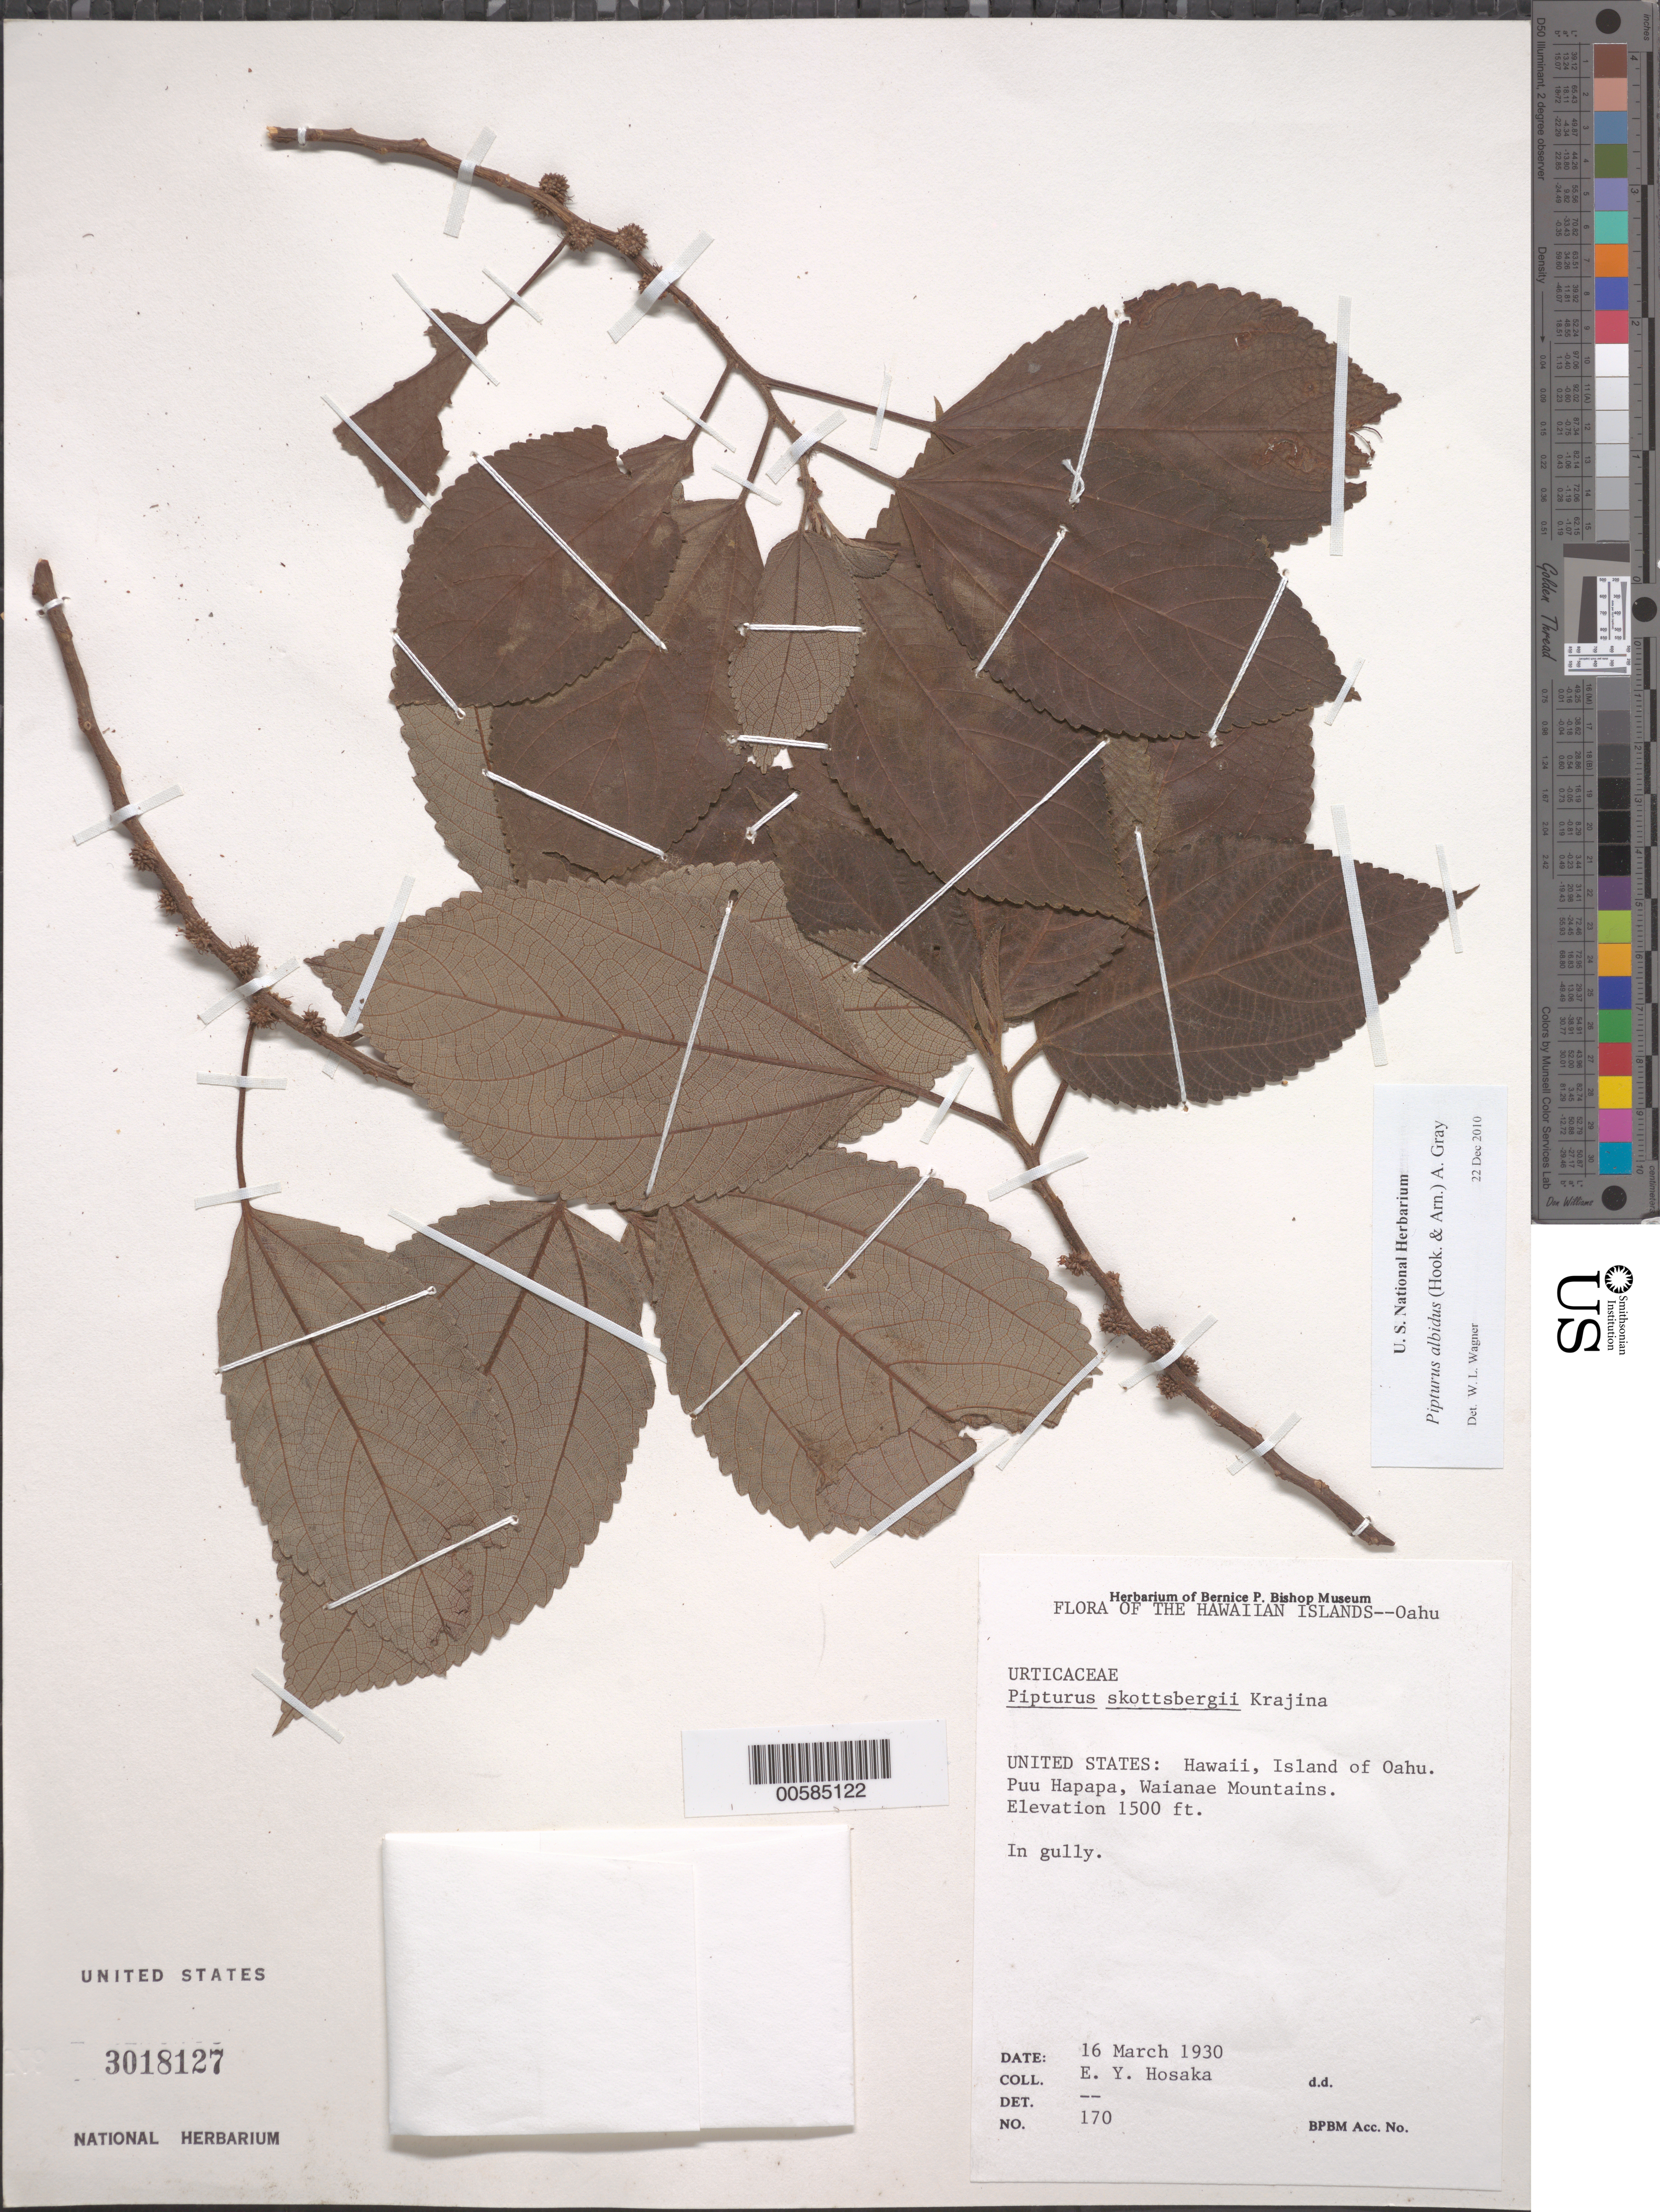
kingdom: Plantae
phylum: Tracheophyta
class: Magnoliopsida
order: Rosales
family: Urticaceae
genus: Pipturus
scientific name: Pipturus albidus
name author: (Hook. & Arn.) A. Gray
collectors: E. Y. Hosaka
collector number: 170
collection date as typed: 16 Mar 1930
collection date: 1930-03-16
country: United States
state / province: Hawaii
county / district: Honolulu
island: Oahu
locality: Puu Hapapa, Waianae Mts.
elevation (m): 457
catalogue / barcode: US 3018127